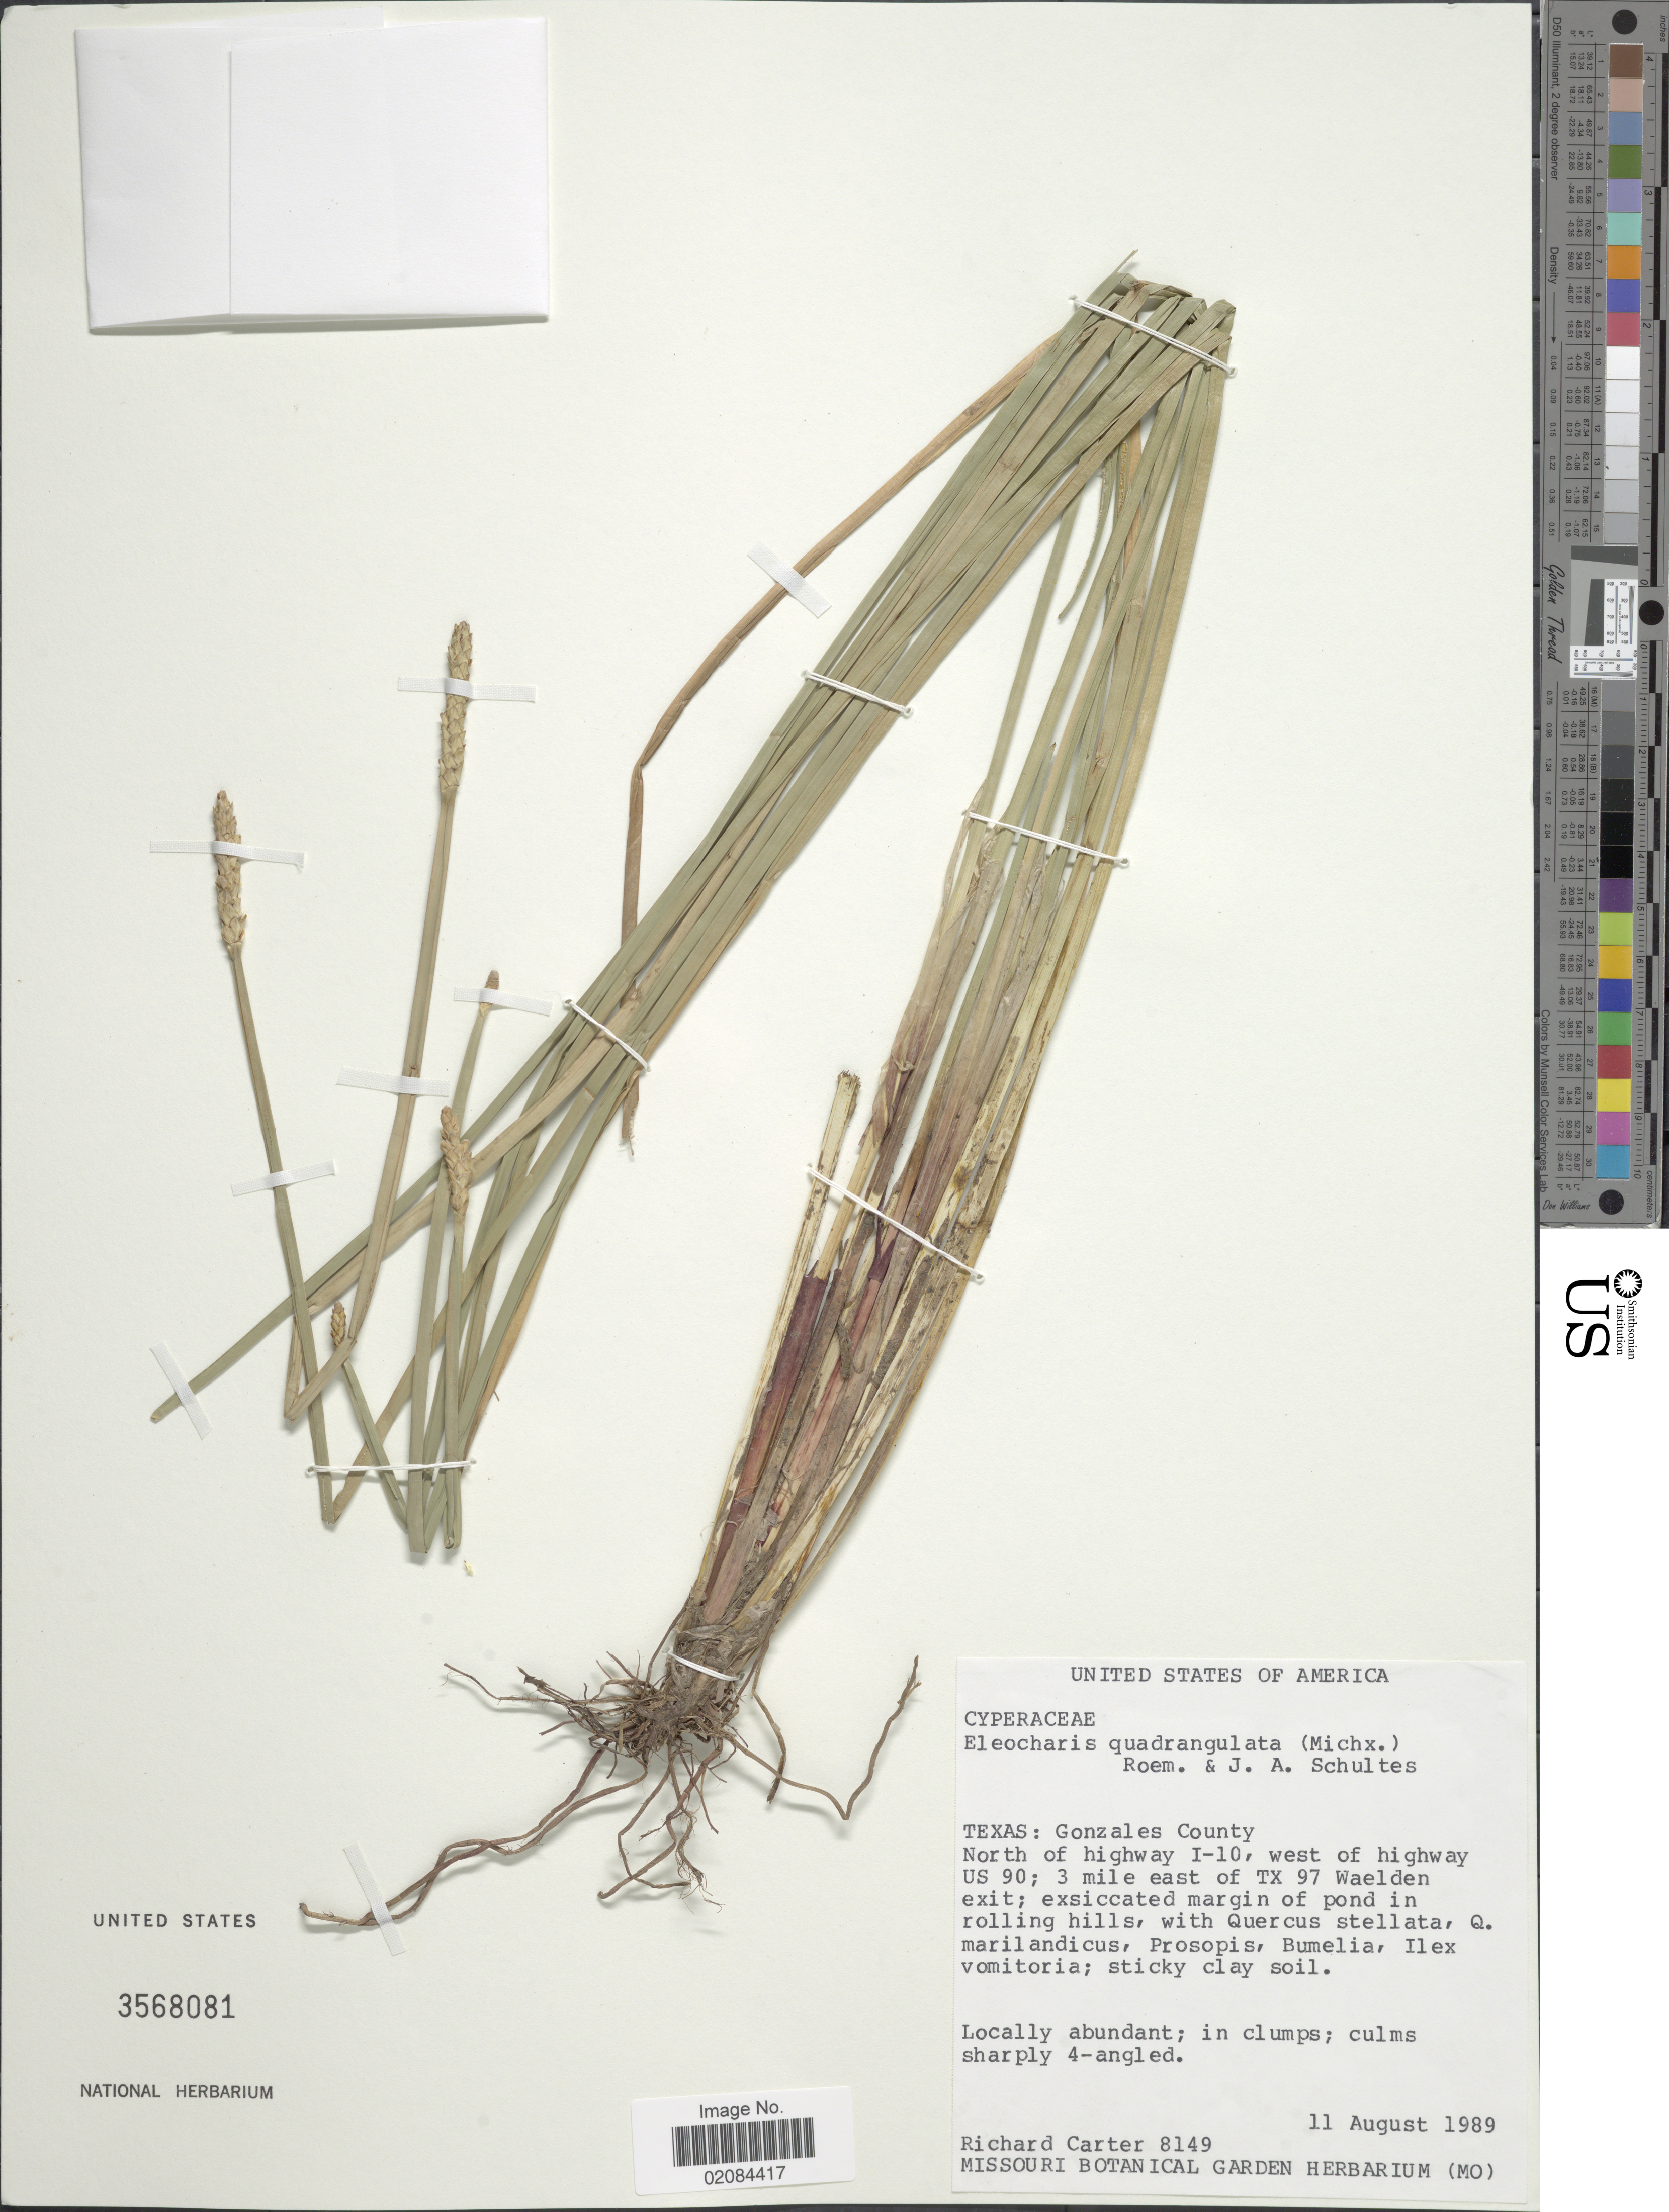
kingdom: Plantae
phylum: Tracheophyta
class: Liliopsida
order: Poales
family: Cyperaceae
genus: Eleocharis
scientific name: Eleocharis quadrangulata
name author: (Michx.) Roem. & Schult.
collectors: R. Carter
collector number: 8149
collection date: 1989-08-11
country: United States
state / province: Texas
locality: Gonzales County, North of Highway I-10, west of highway US 90; 3 mile east of TX 97 Waelden exit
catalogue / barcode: US 3568081